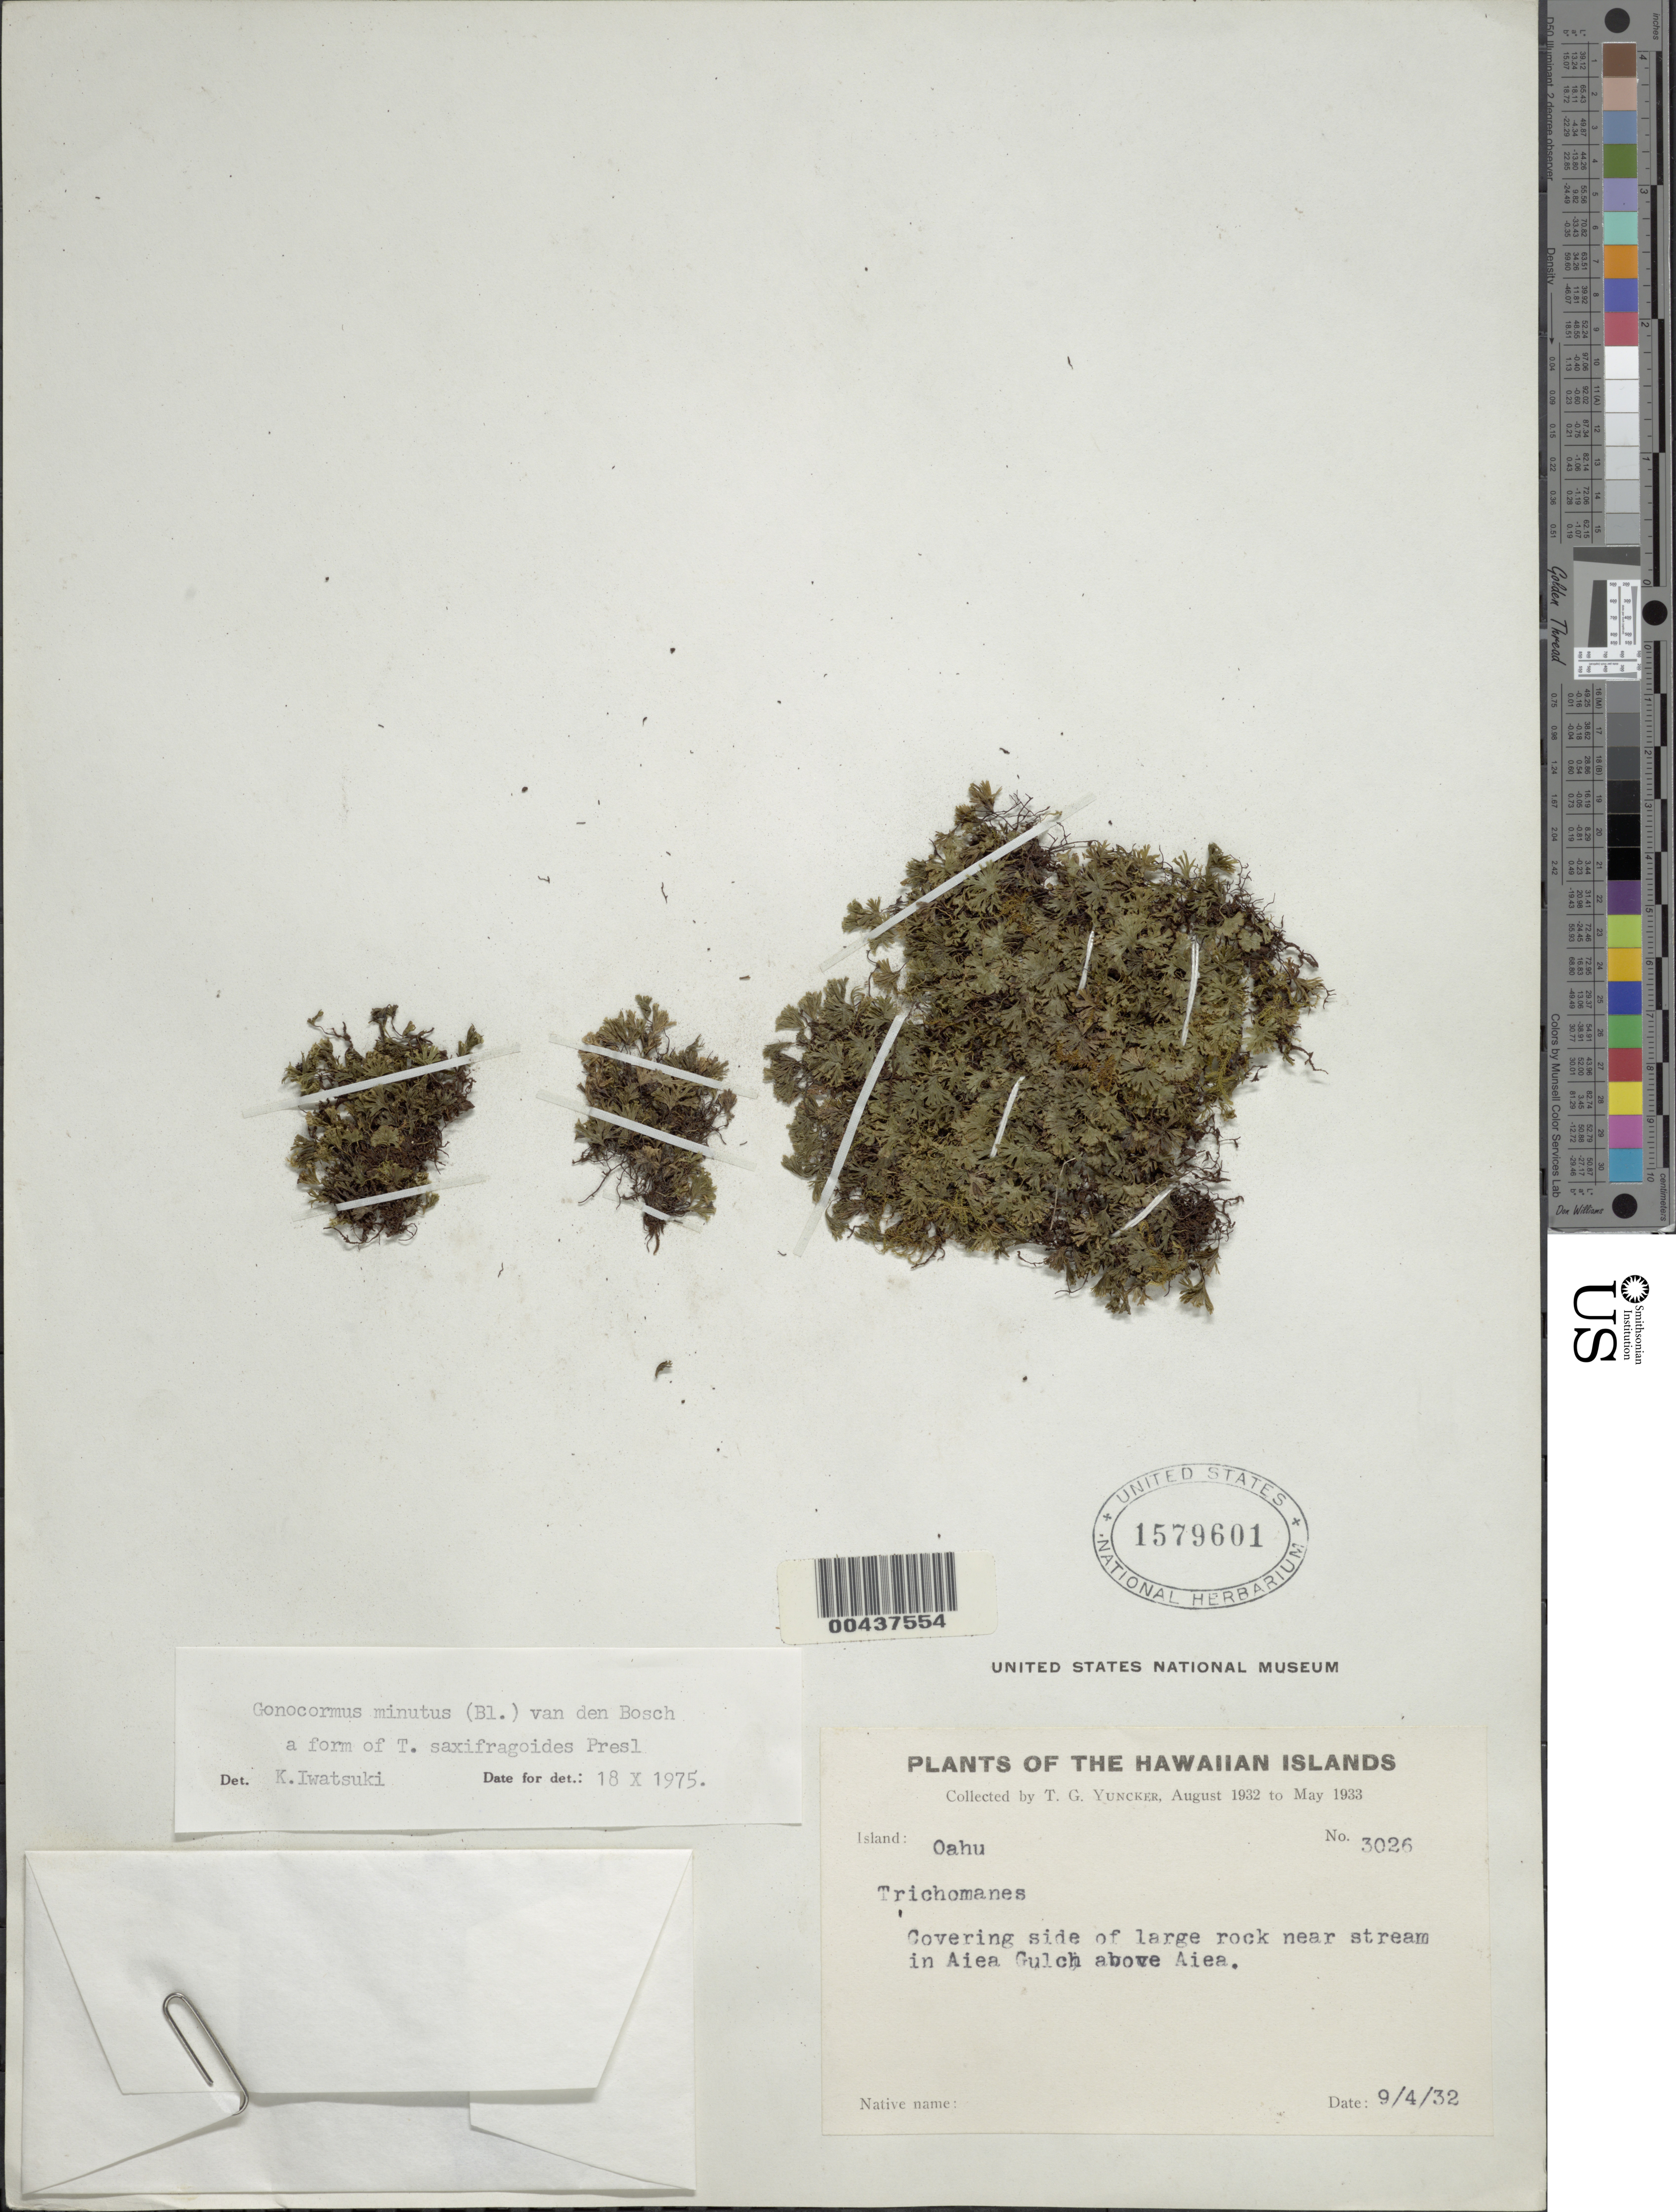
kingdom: Plantae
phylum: Tracheophyta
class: Polypodiopsida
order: Hymenophyllales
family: Hymenophyllaceae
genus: Crepidomanes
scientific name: Crepidomanes minutum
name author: (Blume) K. Iwats.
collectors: T. G. Yuncker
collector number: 3026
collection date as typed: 4 Sep 1932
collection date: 1932-09-04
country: United States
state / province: Hawaii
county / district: Honolulu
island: Oahu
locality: Aiea Gulch above Aiea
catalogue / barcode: US 1759601